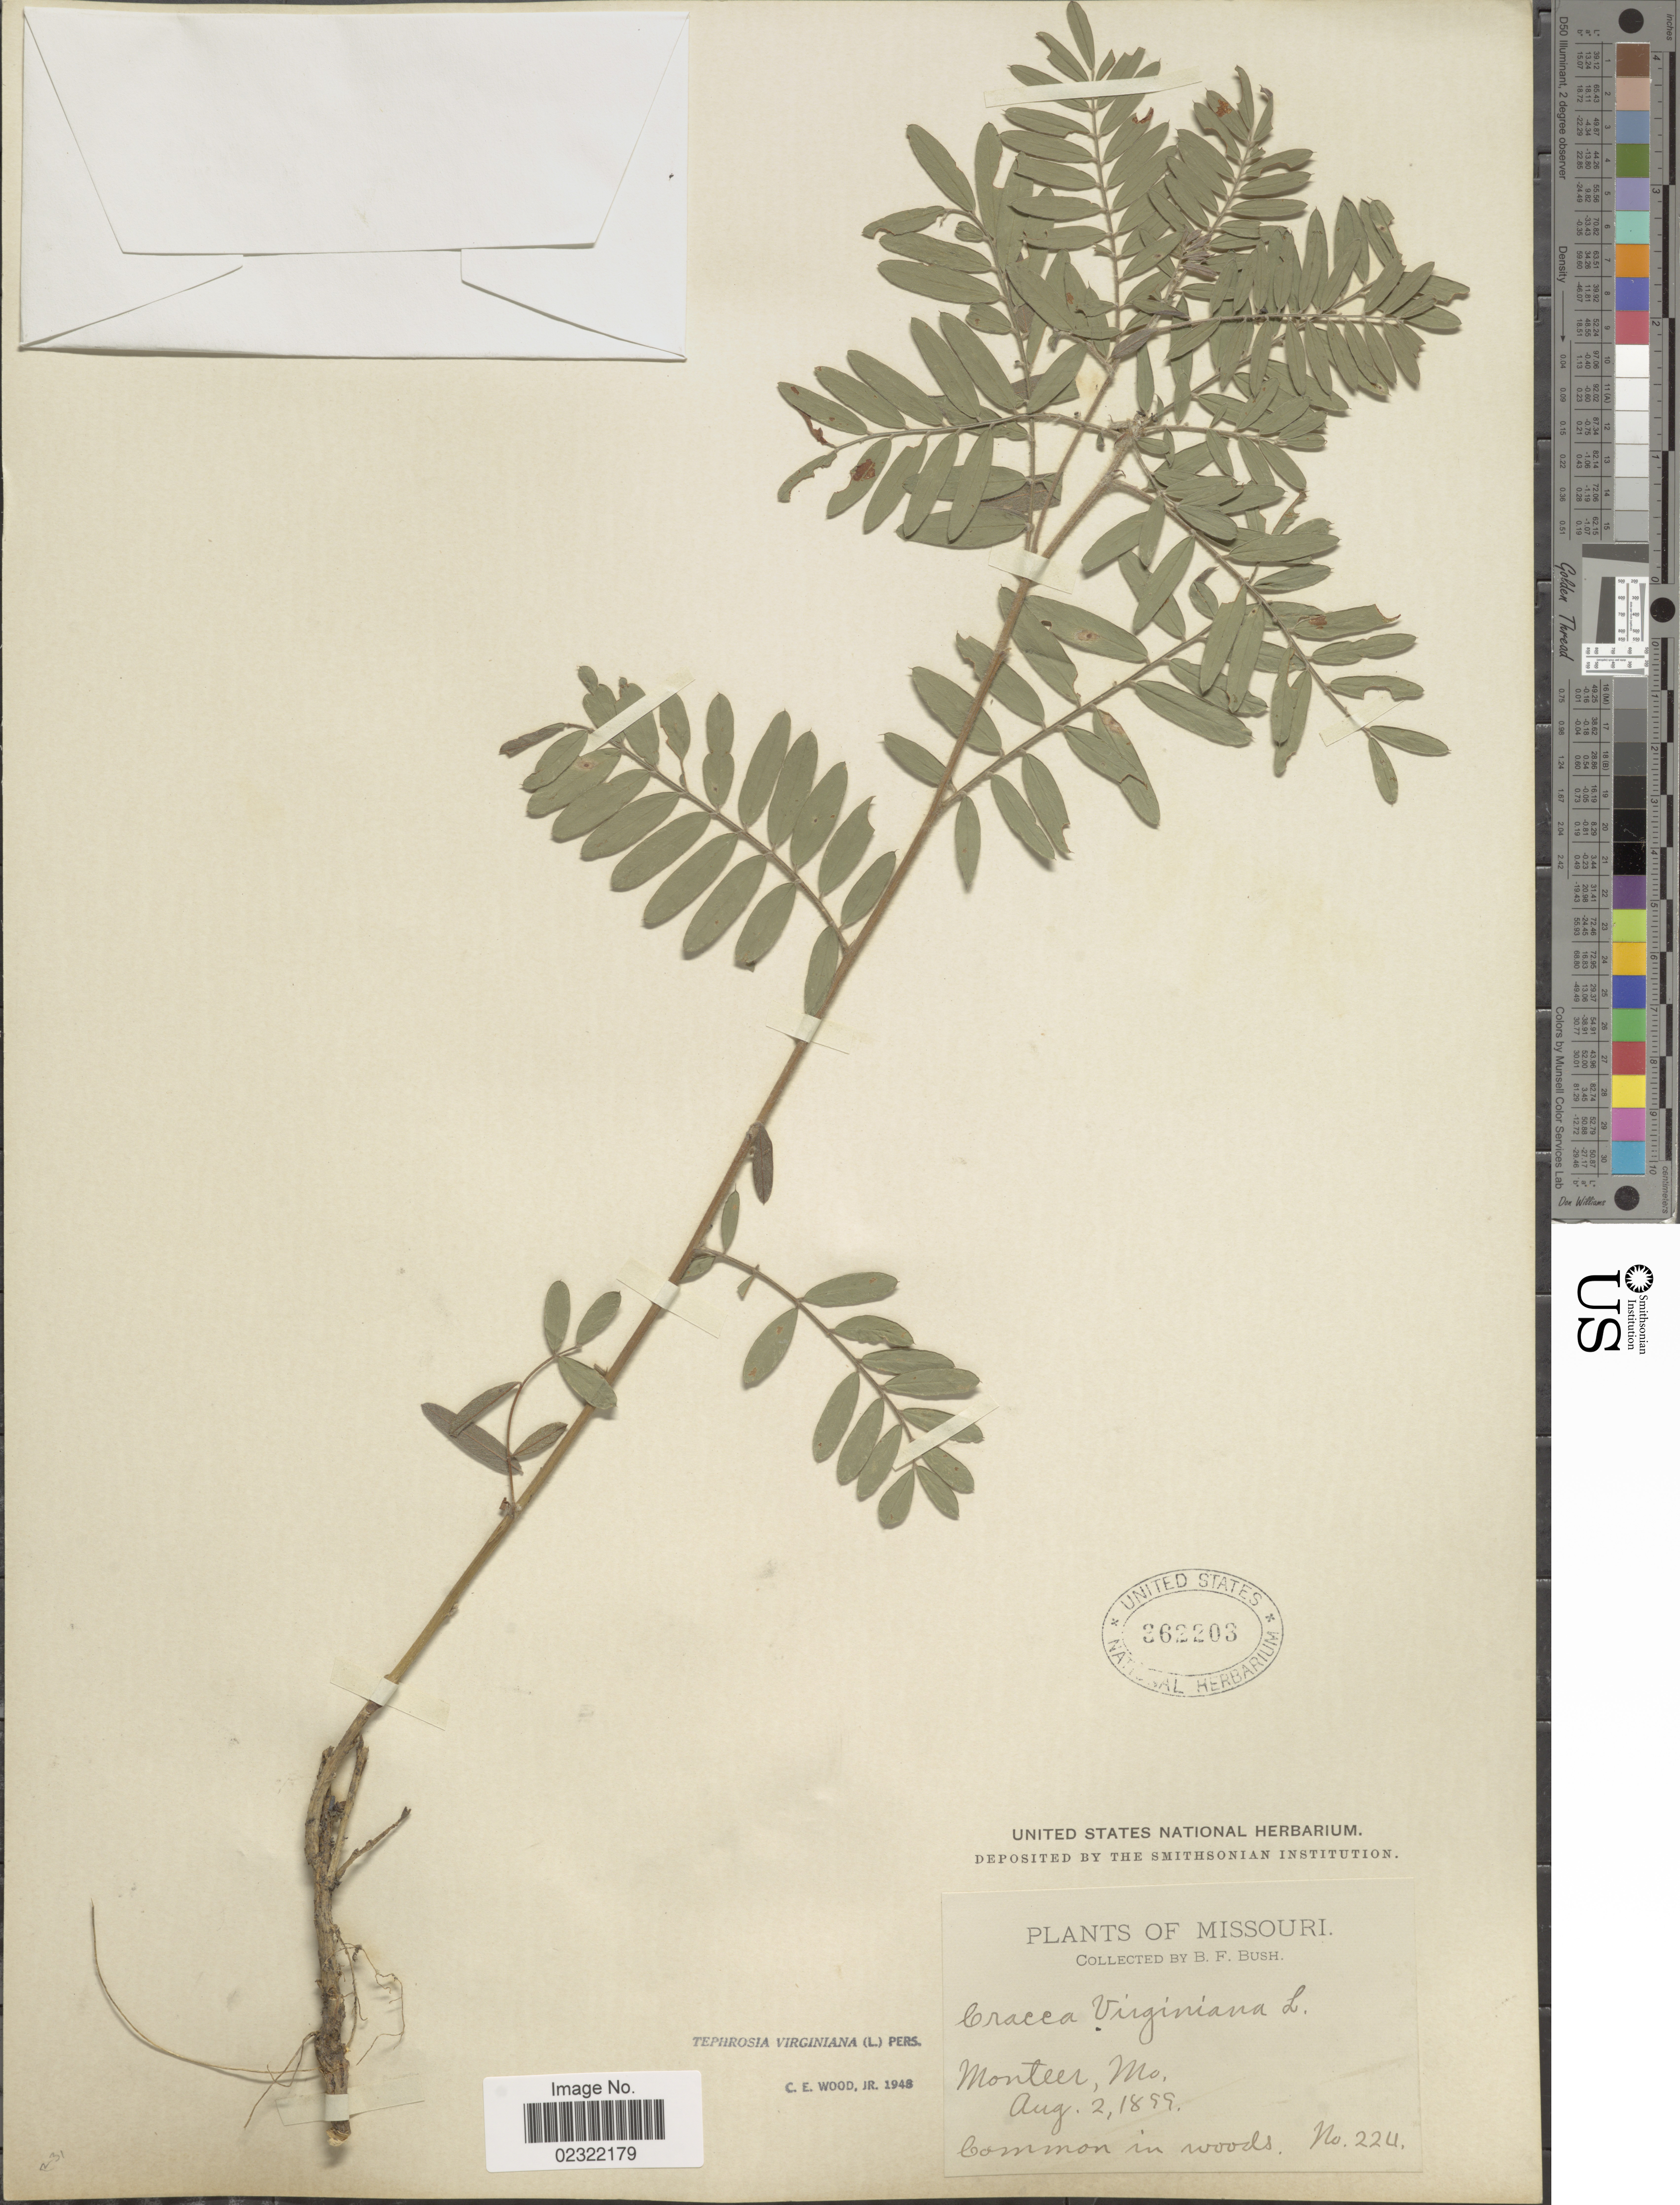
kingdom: Plantae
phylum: Tracheophyta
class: Magnoliopsida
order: Fabales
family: Fabaceae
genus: Tephrosia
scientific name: Tephrosia virginiana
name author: (L.) Pers.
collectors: B. F. Bush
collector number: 224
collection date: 1899-08-02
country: United States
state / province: Missouri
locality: Monteer, Common in woods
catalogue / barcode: US 362203